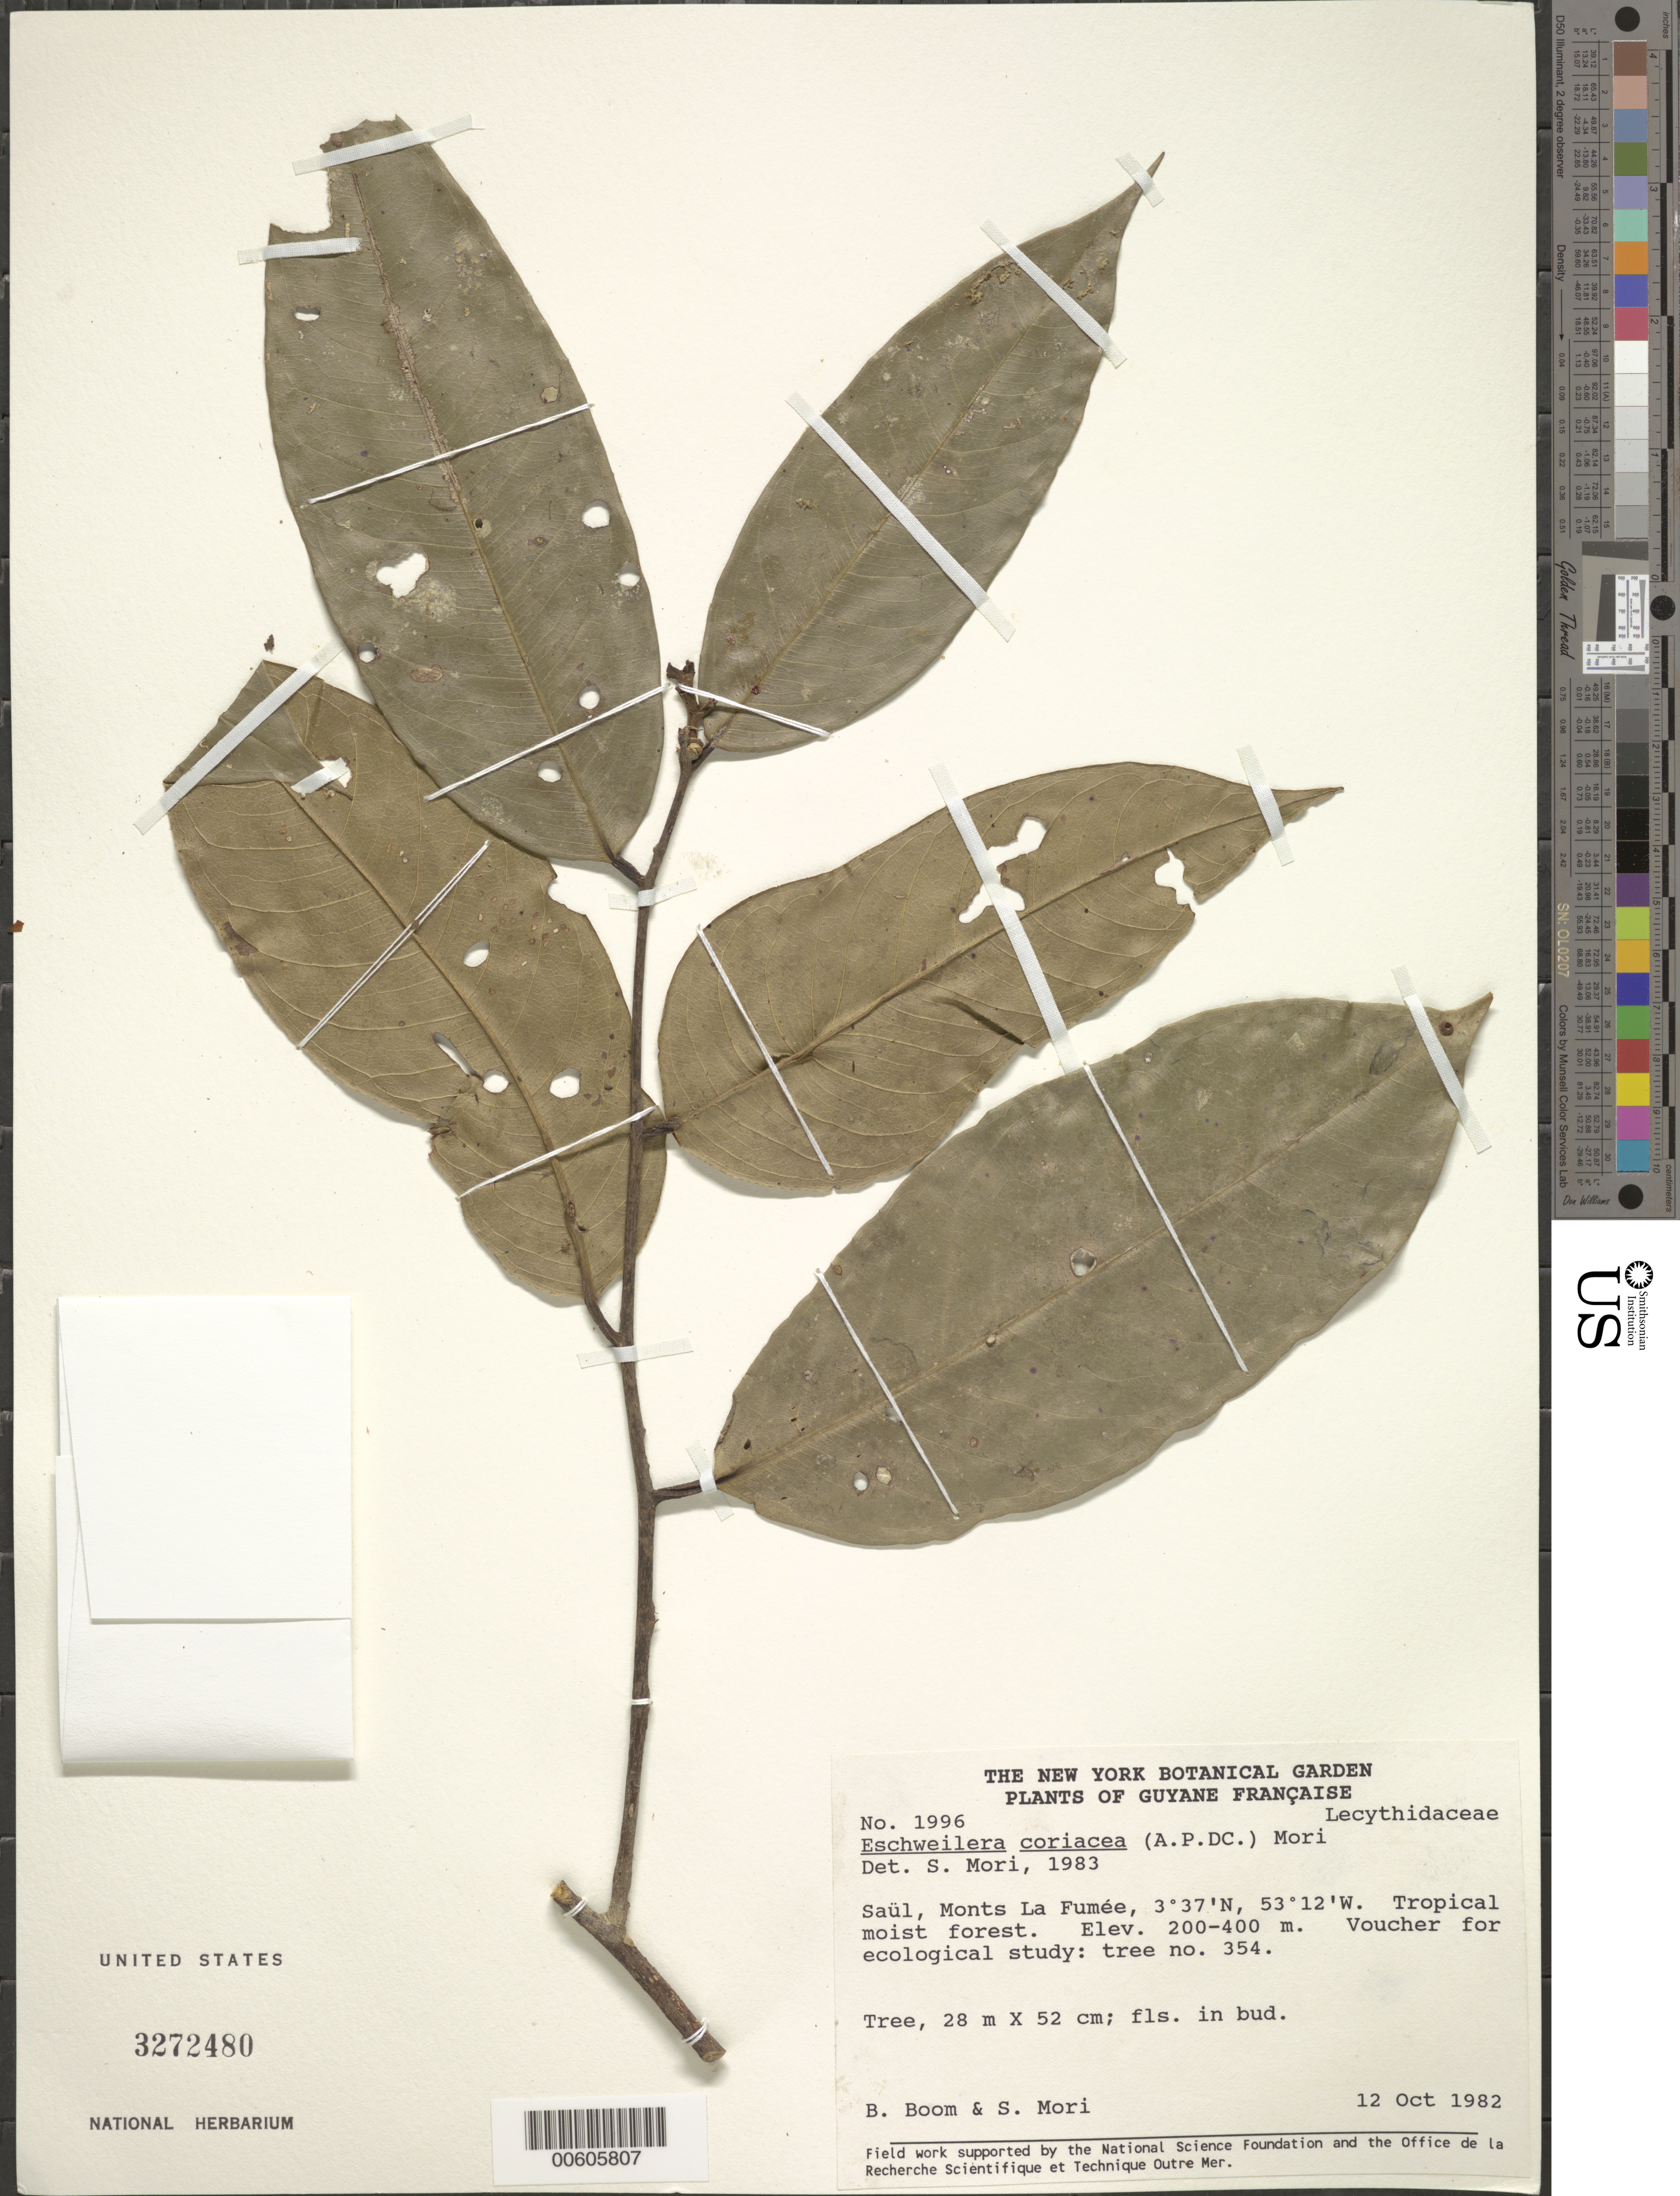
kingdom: Plantae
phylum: Tracheophyta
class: Magnoliopsida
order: Ericales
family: Lecythidaceae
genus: Eschweilera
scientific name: Eschweilera coriacea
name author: (DC.) S.A. Mori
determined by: Mori, Scott A.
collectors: B. M. Boom & S. Mori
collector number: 1996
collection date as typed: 12-Oct-82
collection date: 1982-10-12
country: French Guiana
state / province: Saint-Laurent-du-Maroni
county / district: Saül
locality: Monts La Fumée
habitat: Tropical moist forest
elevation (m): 200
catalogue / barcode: US 3272480